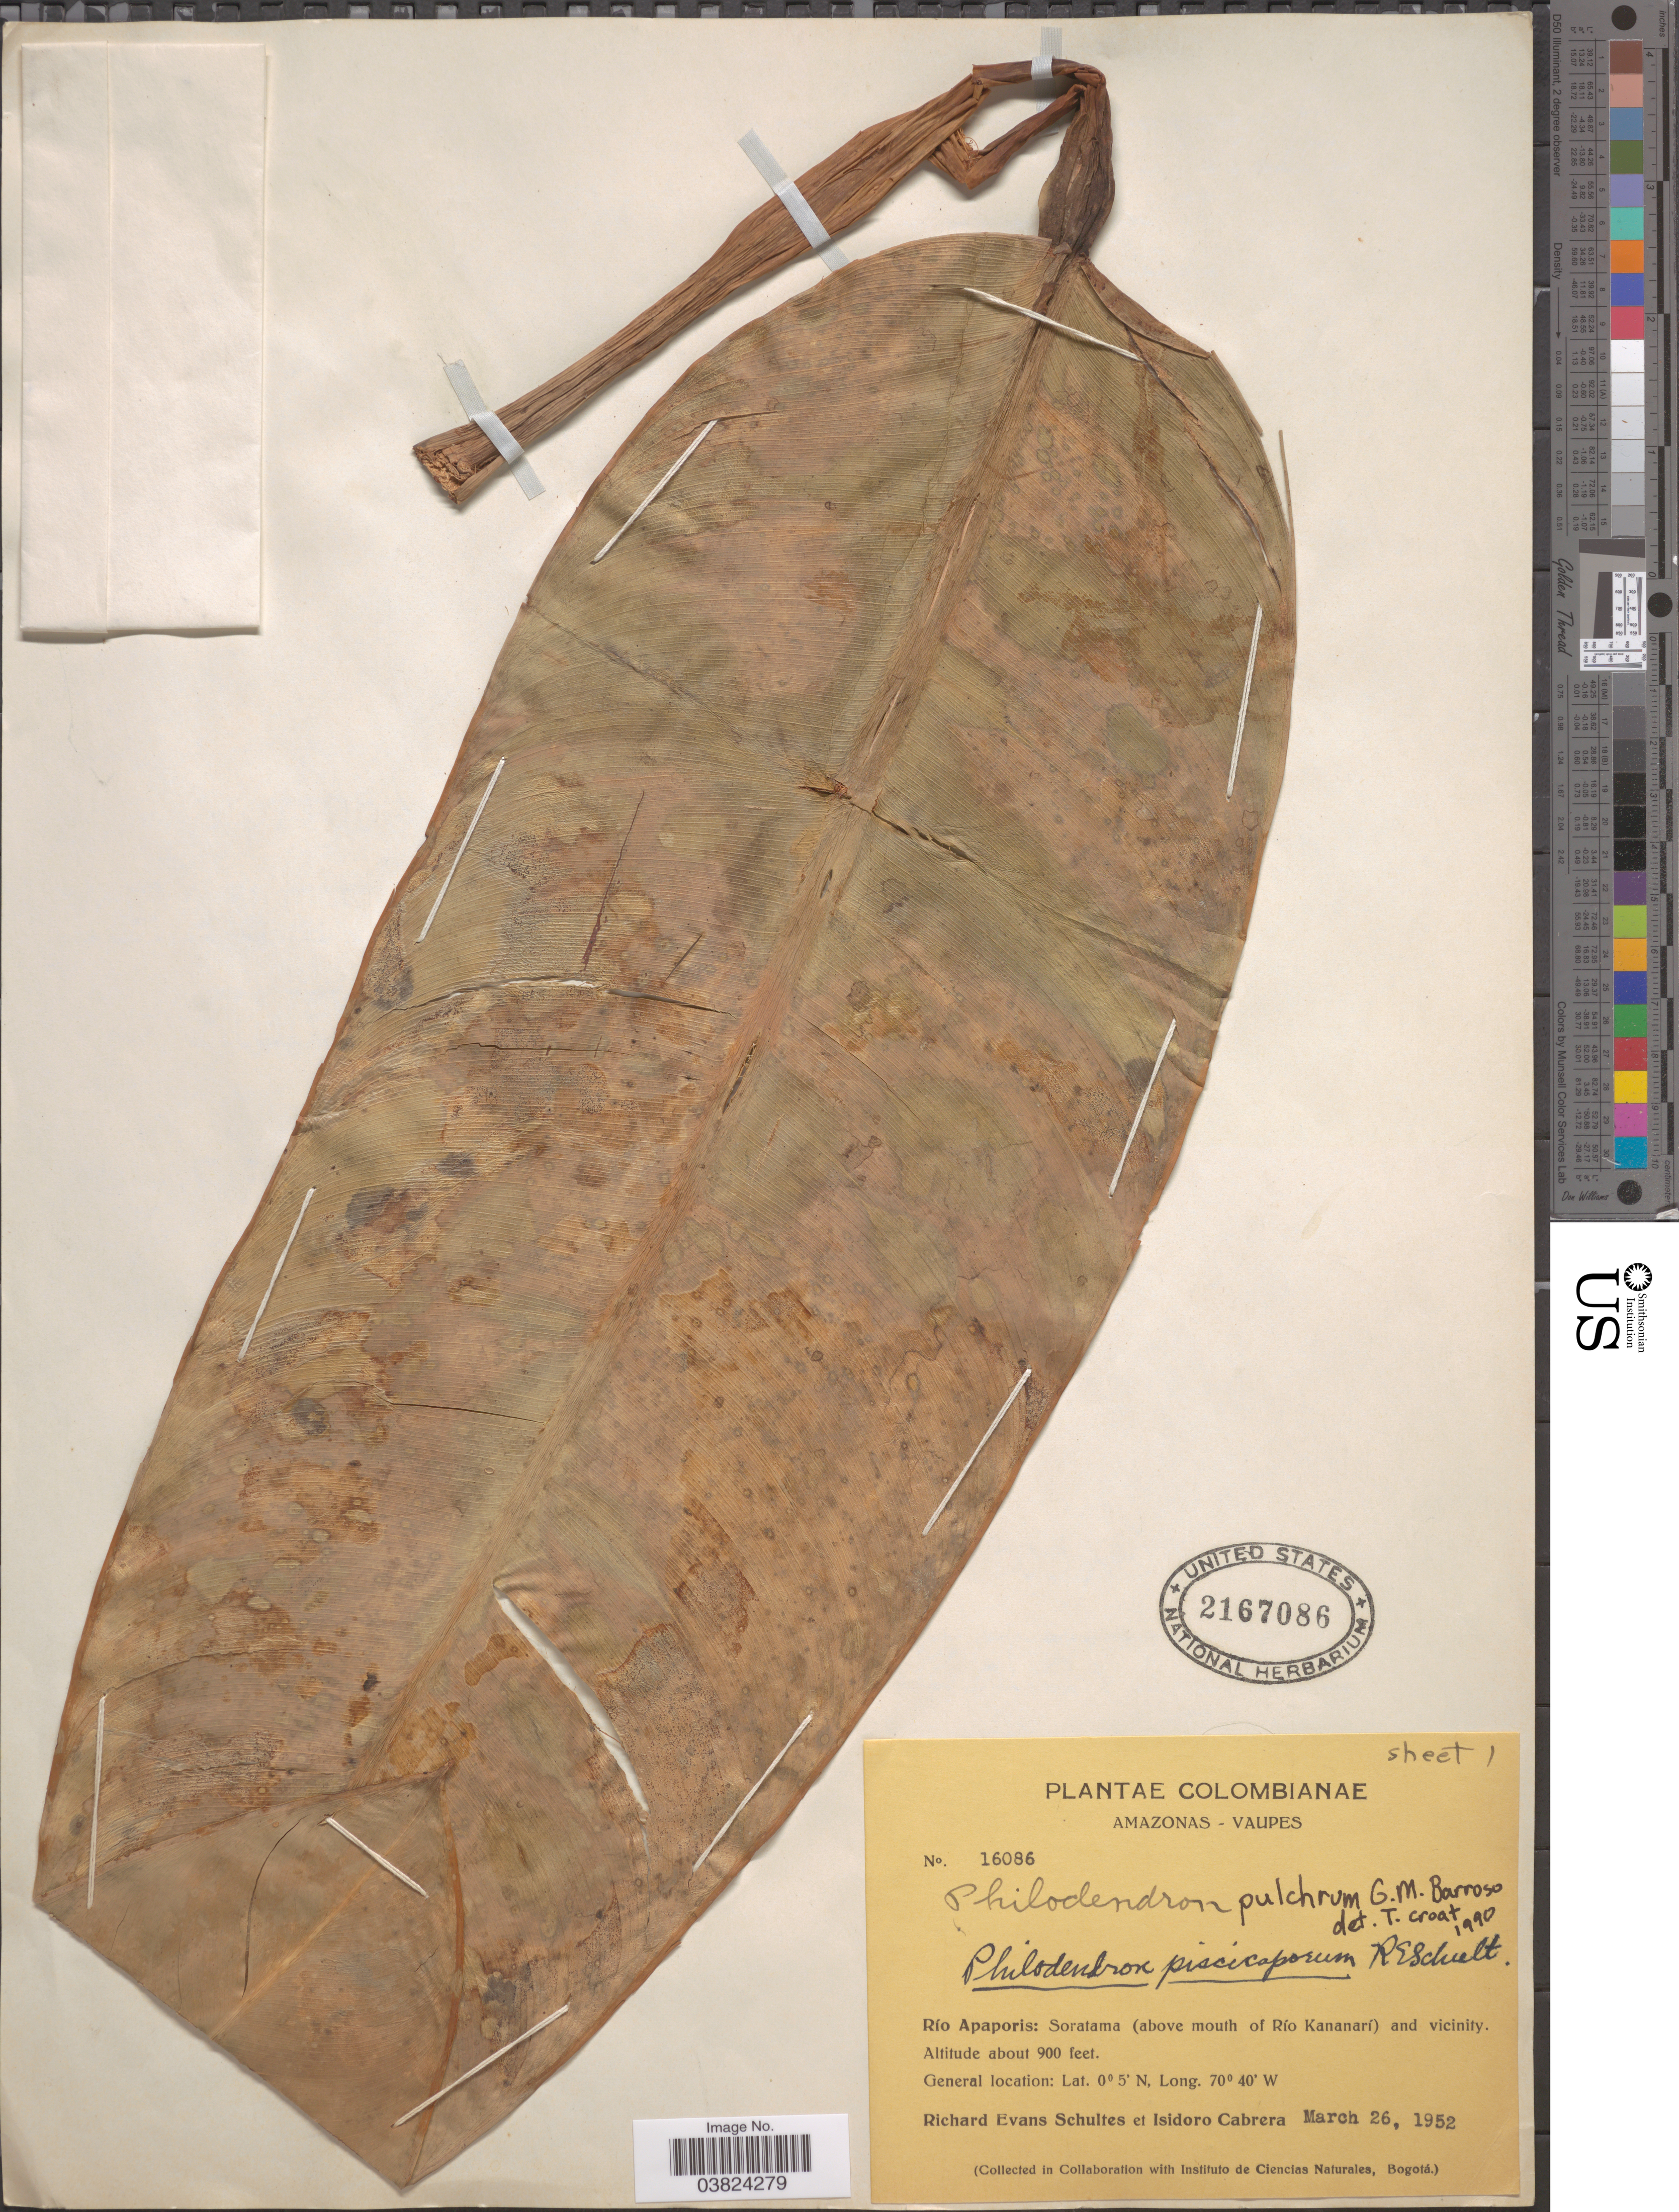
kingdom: Plantae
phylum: Tracheophyta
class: Liliopsida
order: Alismatales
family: Araceae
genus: Philodendron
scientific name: Philodendron pulchrum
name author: G.M. Barroso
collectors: R. E. Schultes & I. Cabrera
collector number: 16086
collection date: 1952-03-26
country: Colombia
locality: Amazonas-Vaupes. Río Apaporis: Soratama (above mouth of Río Kananarí) and vicinity.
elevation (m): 274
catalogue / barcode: US 2167086